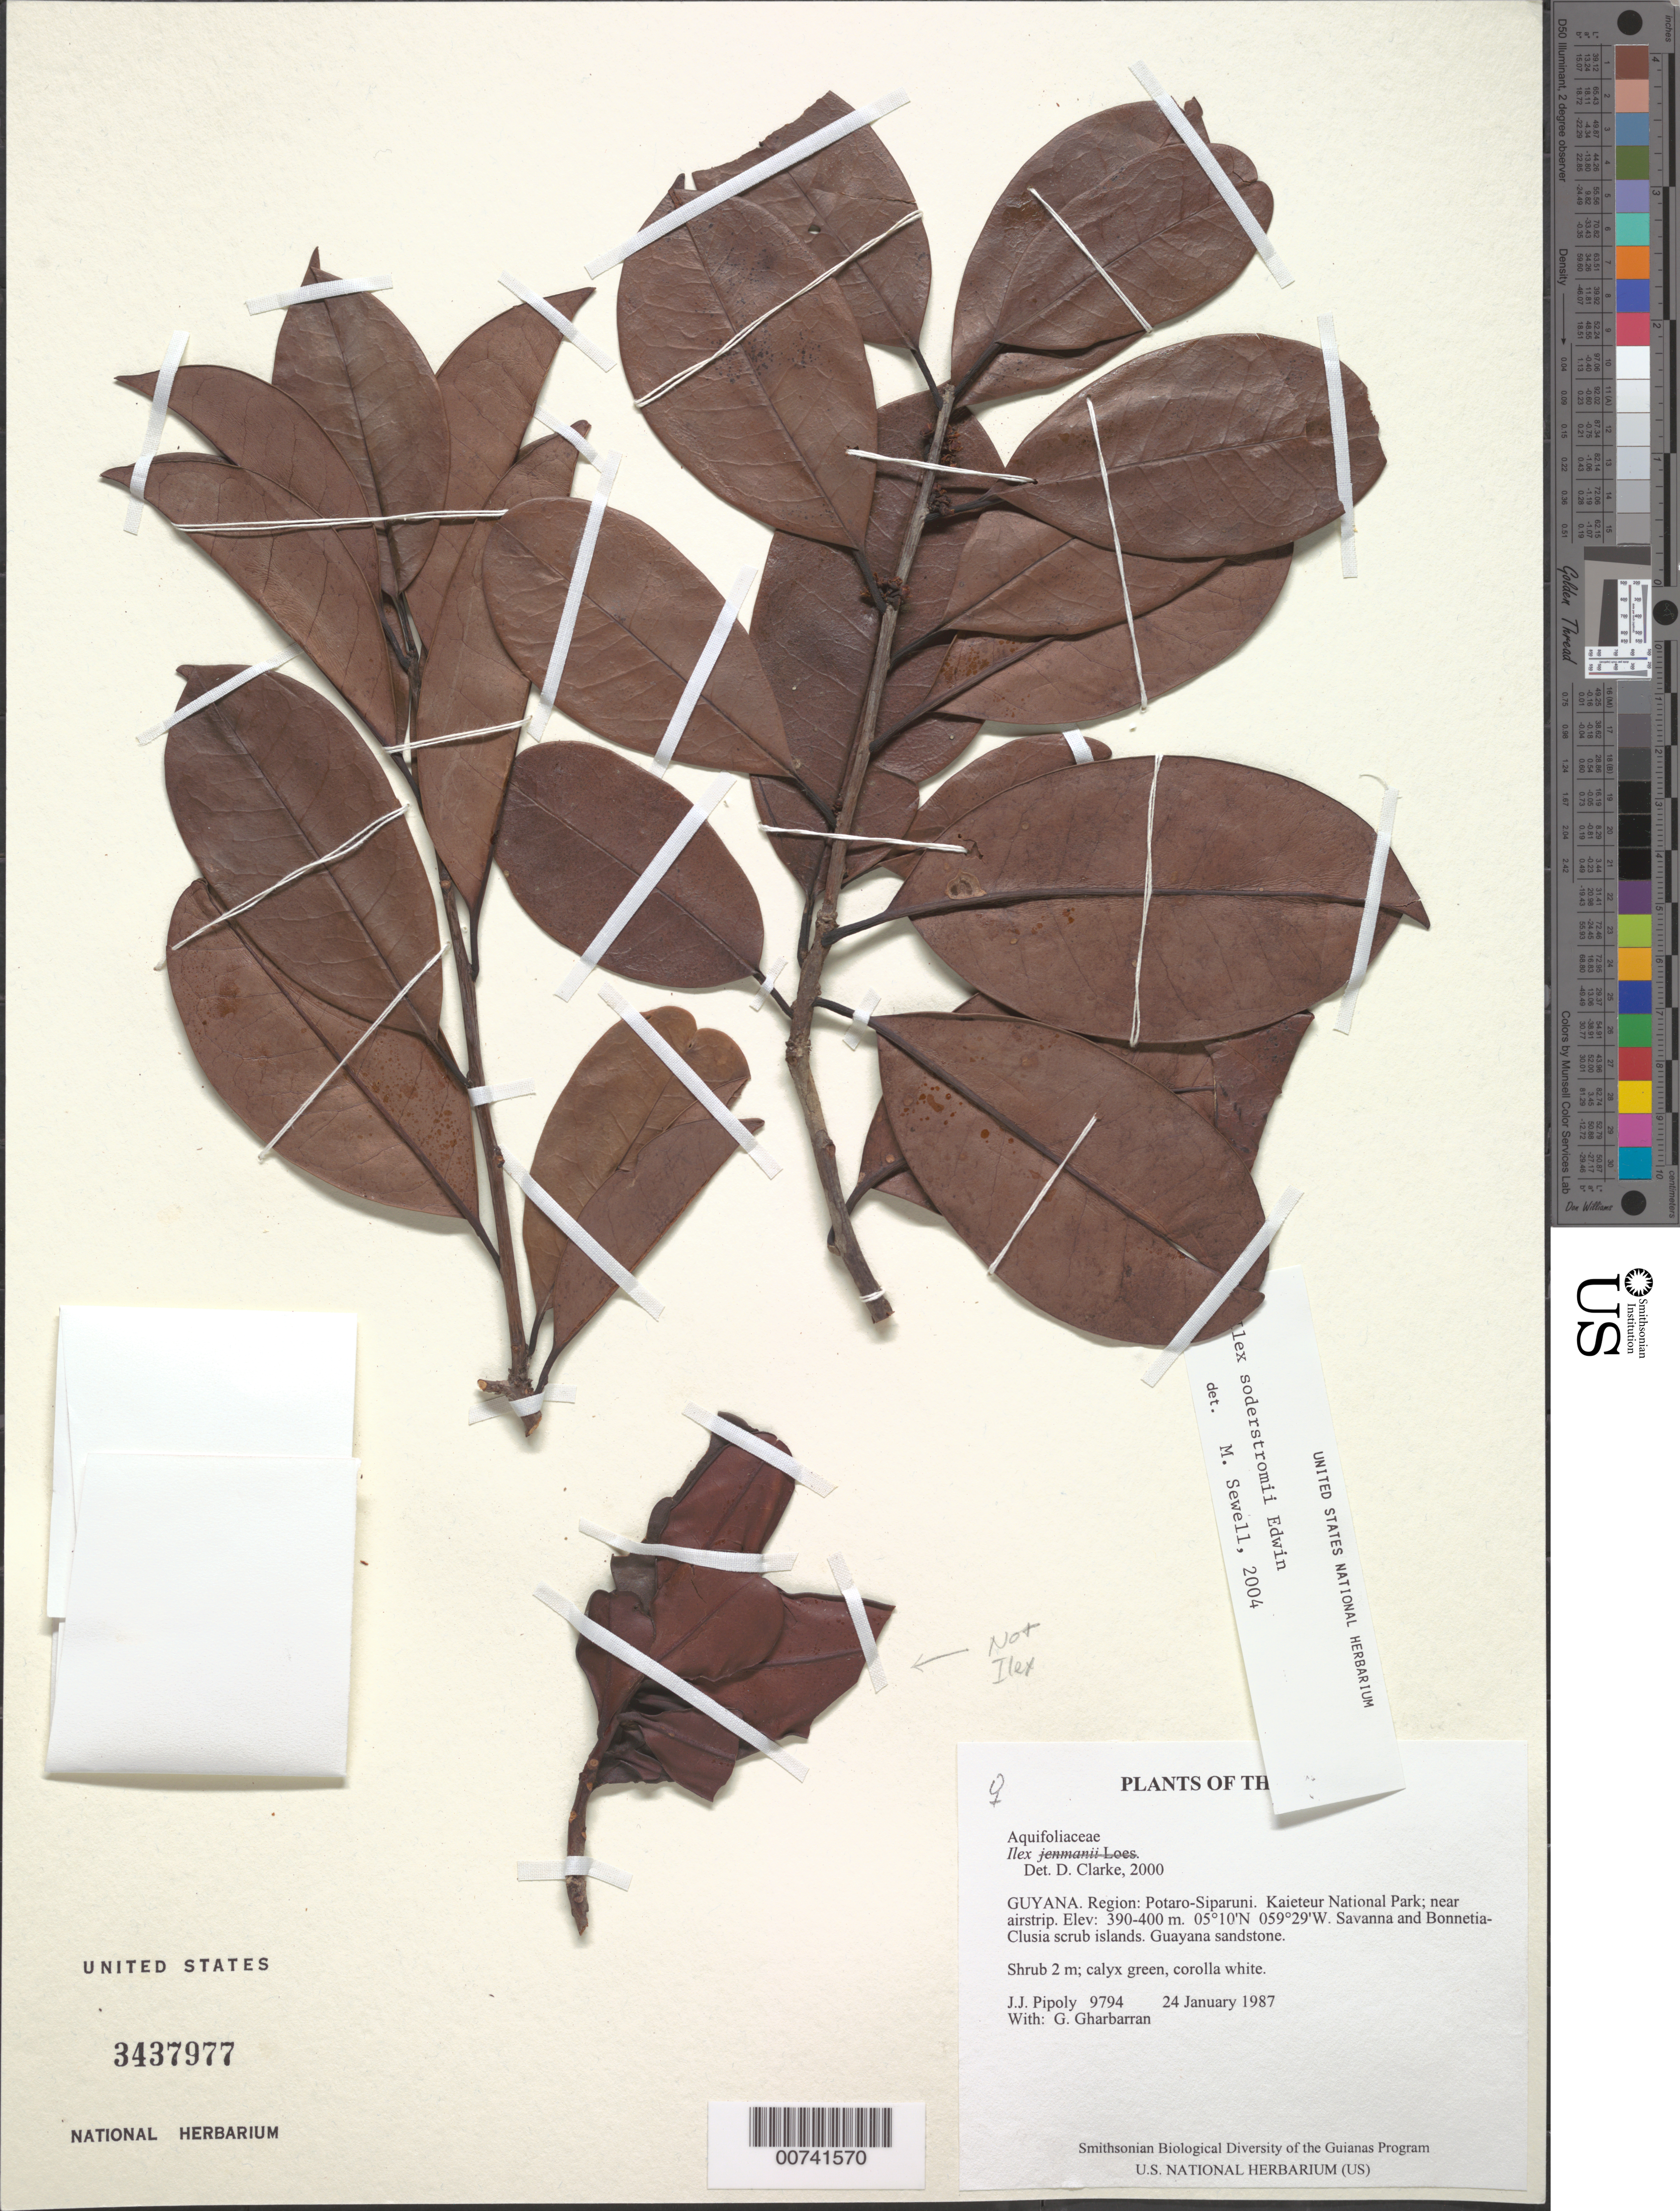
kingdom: Plantae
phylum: Tracheophyta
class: Magnoliopsida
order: Aquifoliales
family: Aquifoliaceae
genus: Ilex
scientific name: Ilex fanshawei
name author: Edwin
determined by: Barriera, Gabrielle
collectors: J. J. Pipoly & G. Gharbarran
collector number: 9794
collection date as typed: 24 January 1987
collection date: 1987-01-24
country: Guyana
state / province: Potaro-Siparuni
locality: Kaieteur National Park; near airstrip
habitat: Savanna and Bonnetia-Clusia scrub islands. Guayana sandstone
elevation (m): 390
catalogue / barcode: US 3437977